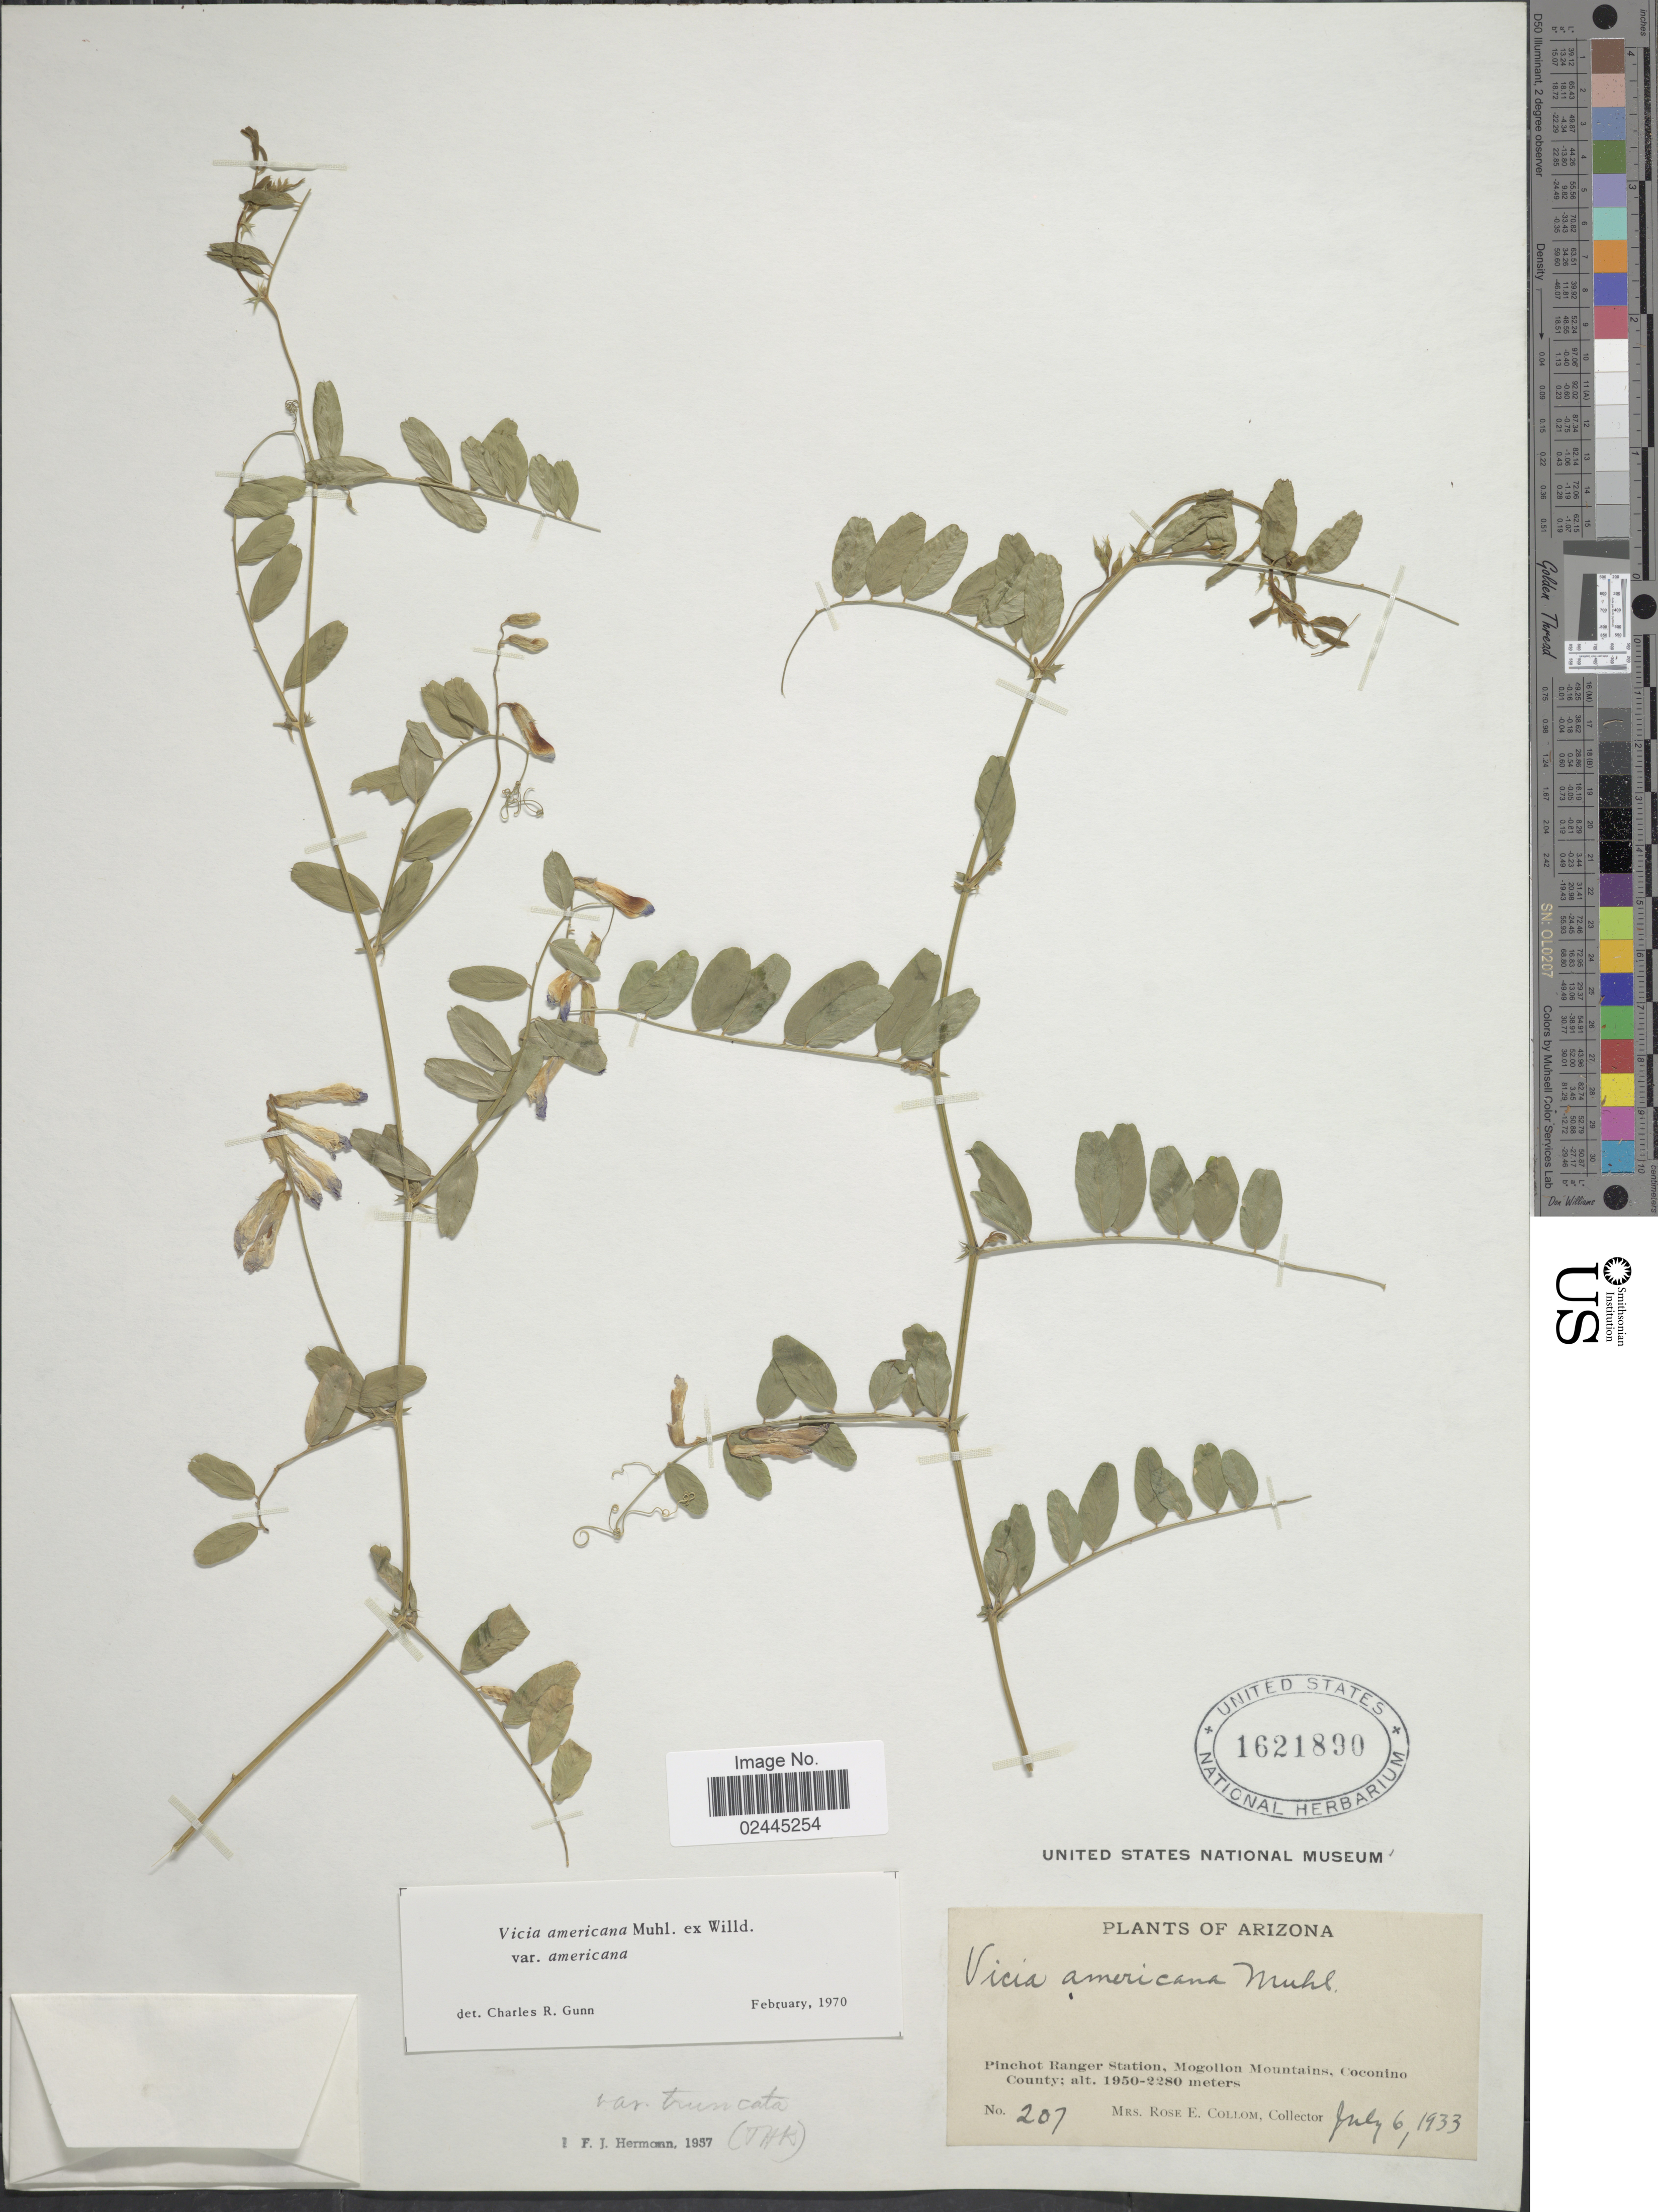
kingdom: Plantae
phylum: Tracheophyta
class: Magnoliopsida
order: Fabales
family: Fabaceae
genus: Vicia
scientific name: Vicia americana var. americana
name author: Muhl. ex Willd.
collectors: R. E. Collom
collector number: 207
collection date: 1933-07-06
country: United States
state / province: Arizona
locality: Pinchot Ranger Station, Mogollon Mountains, Coconino County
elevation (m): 1950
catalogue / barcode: US 1621890